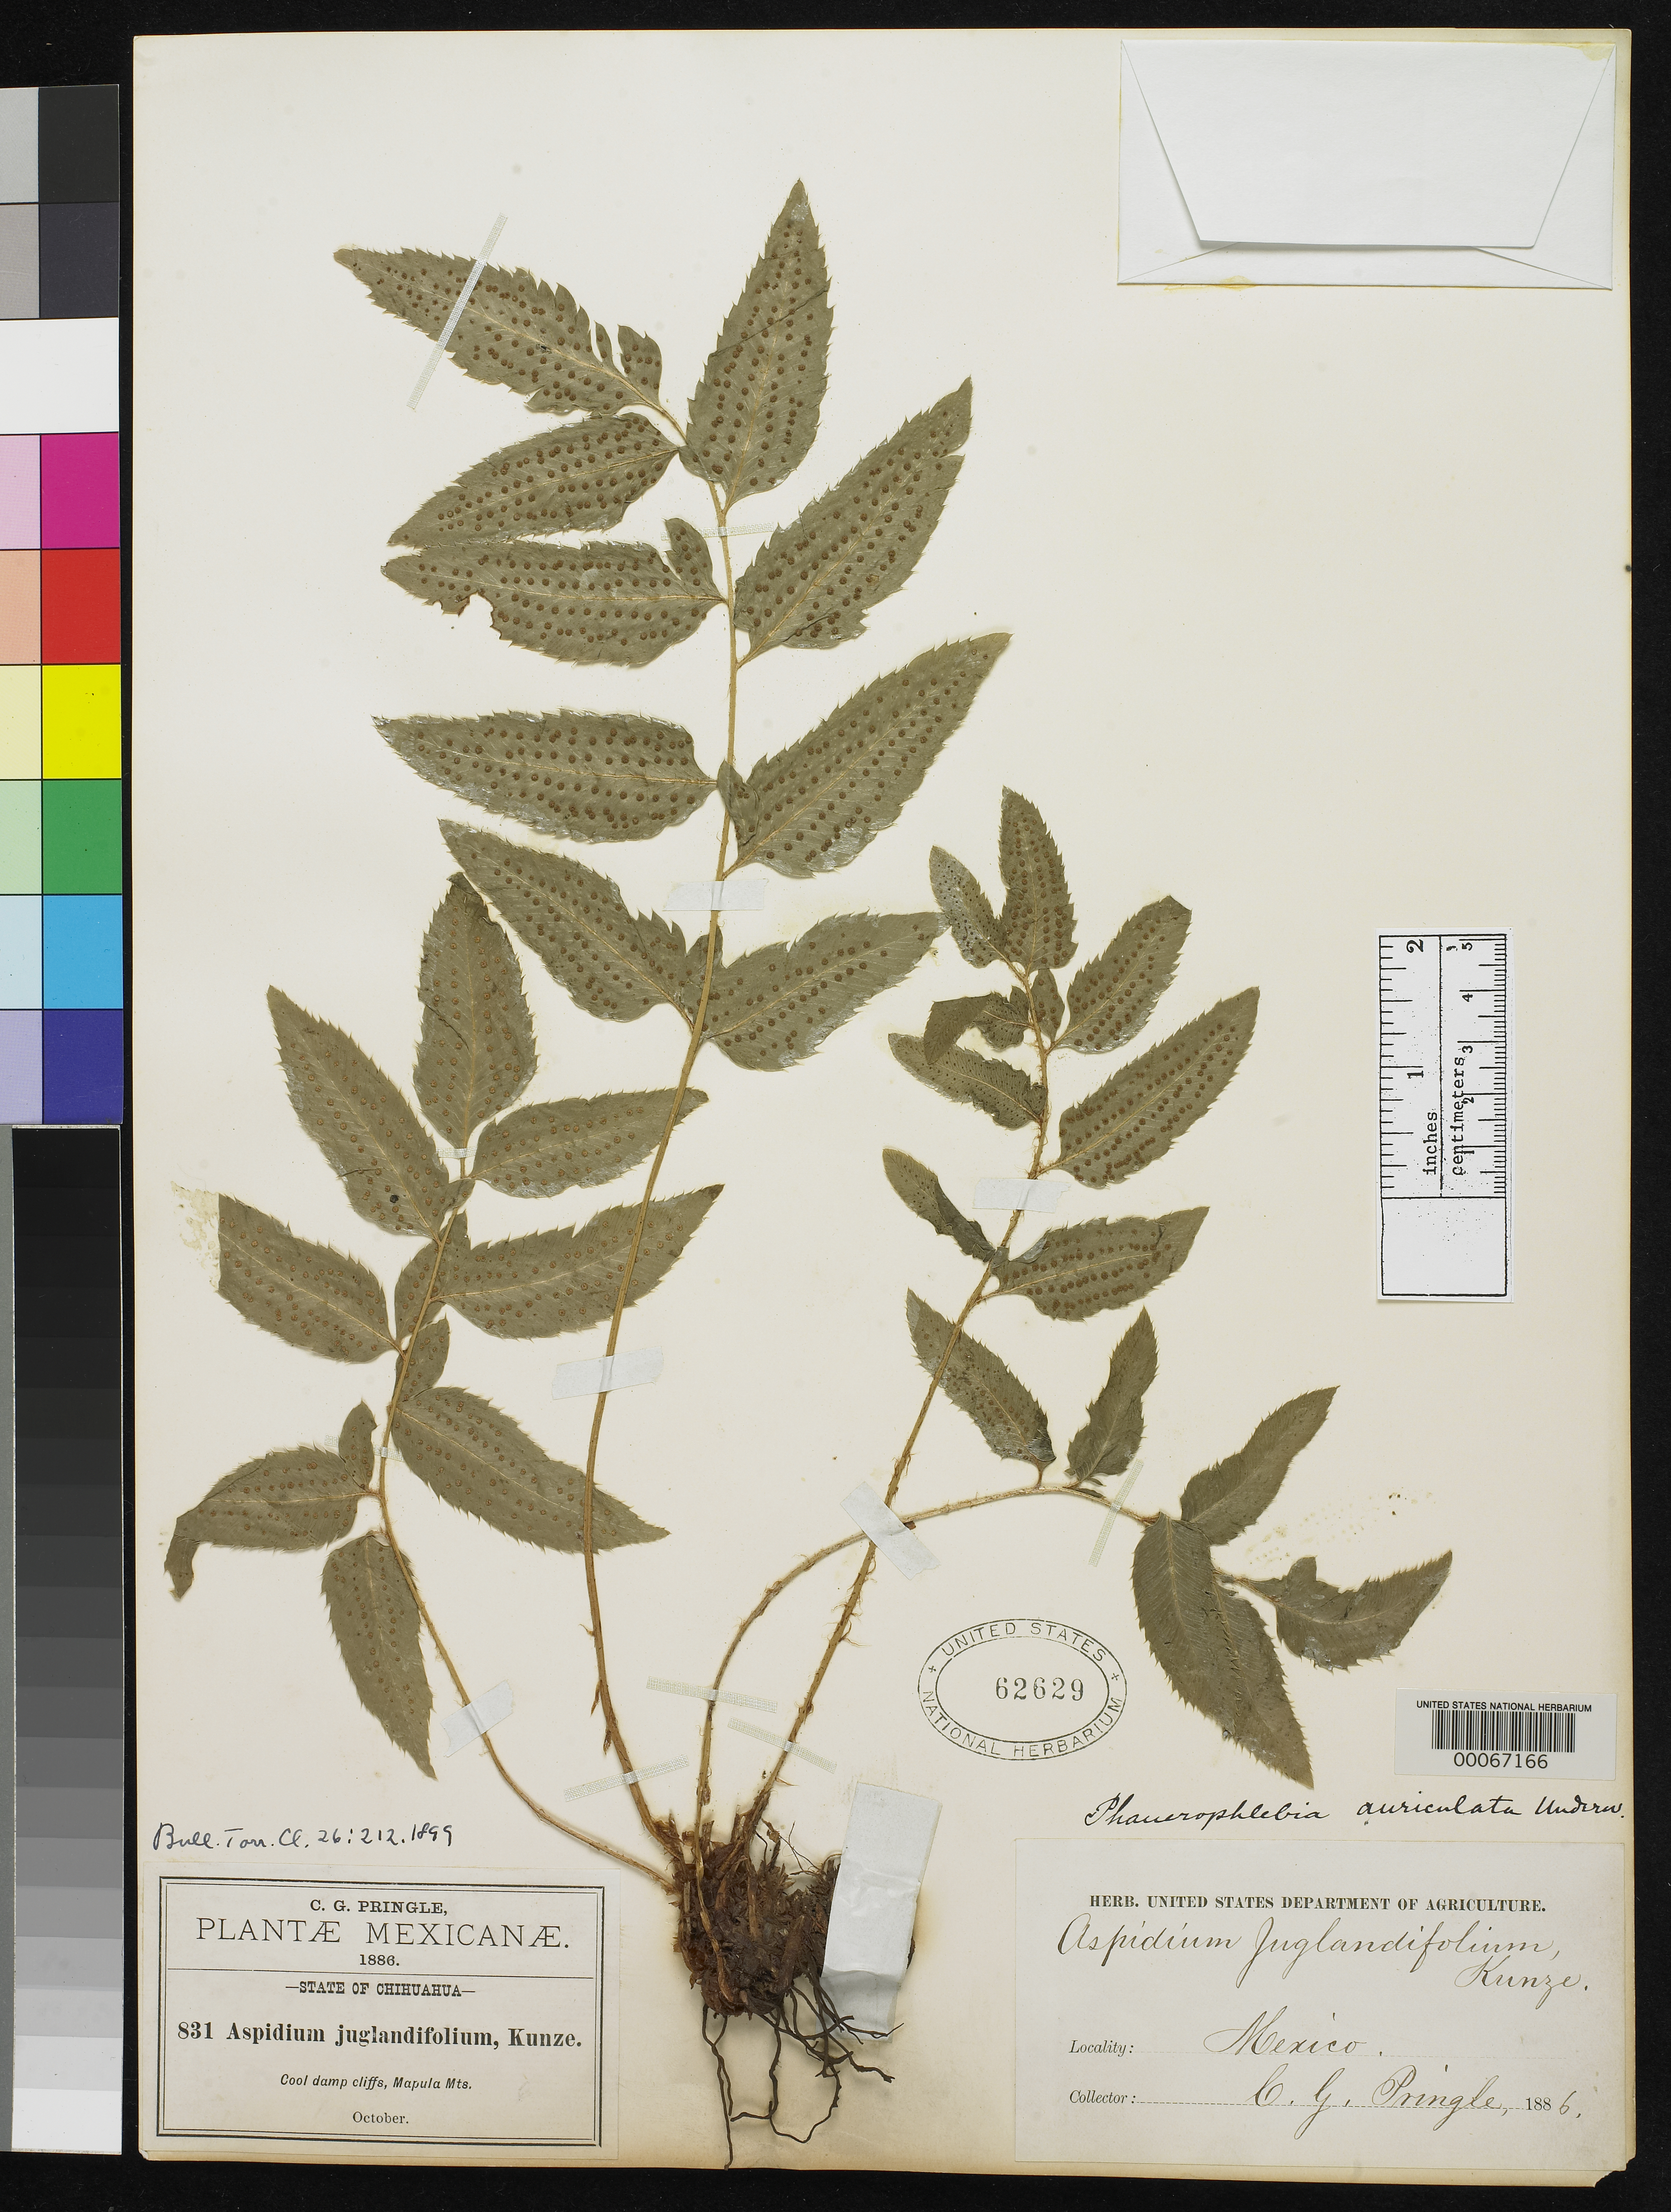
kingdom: Plantae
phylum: Tracheophyta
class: Polypodiopsida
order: Polypodiales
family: Dryopteridaceae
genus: Phanerophlebia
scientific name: Phanerophlebia auriculata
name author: Underw.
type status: Type Collection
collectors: C. G. Pringle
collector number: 831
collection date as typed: Oct 1886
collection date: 1886-10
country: Mexico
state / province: Chihuahua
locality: Mapula Mountains.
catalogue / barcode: US 62629